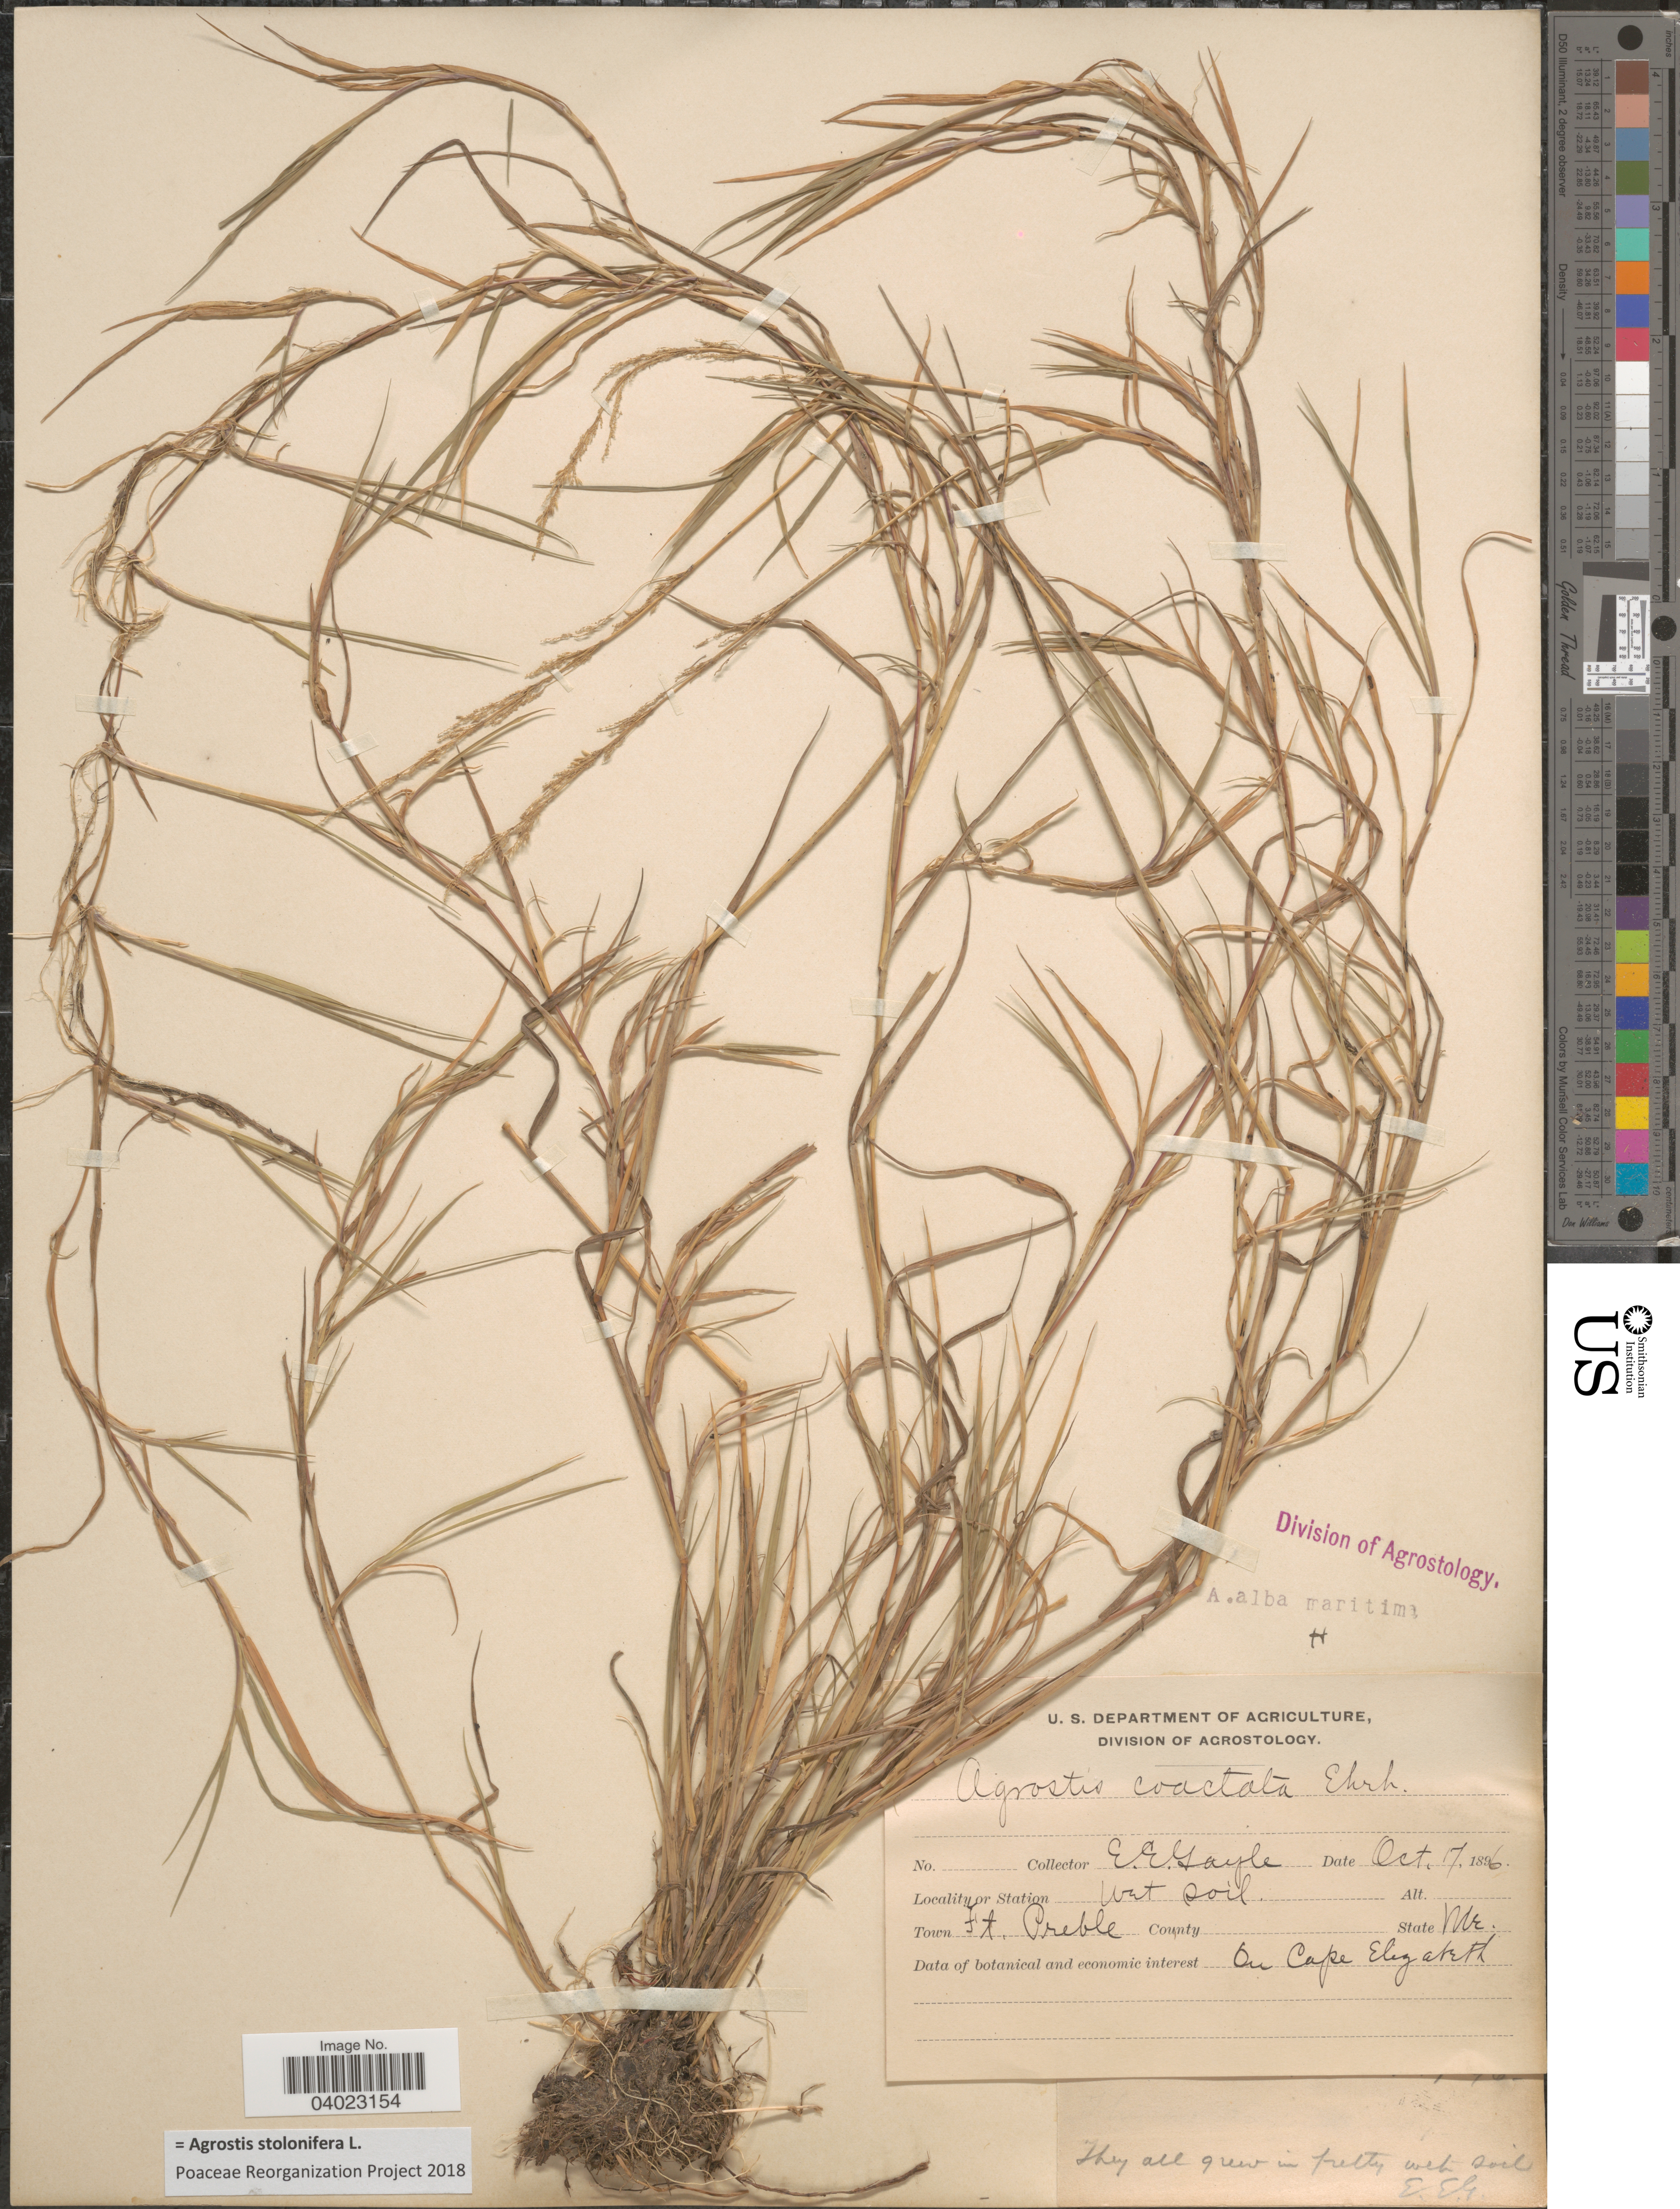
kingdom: Plantae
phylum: Tracheophyta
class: Liliopsida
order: Poales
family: Poaceae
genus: Agrostis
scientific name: Agrostis stolonifera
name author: L.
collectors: E. Gayle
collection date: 1896-10-17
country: United States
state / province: Maine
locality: Station Wet soil. Town Ft. Preble. On Cape Elizabeth.